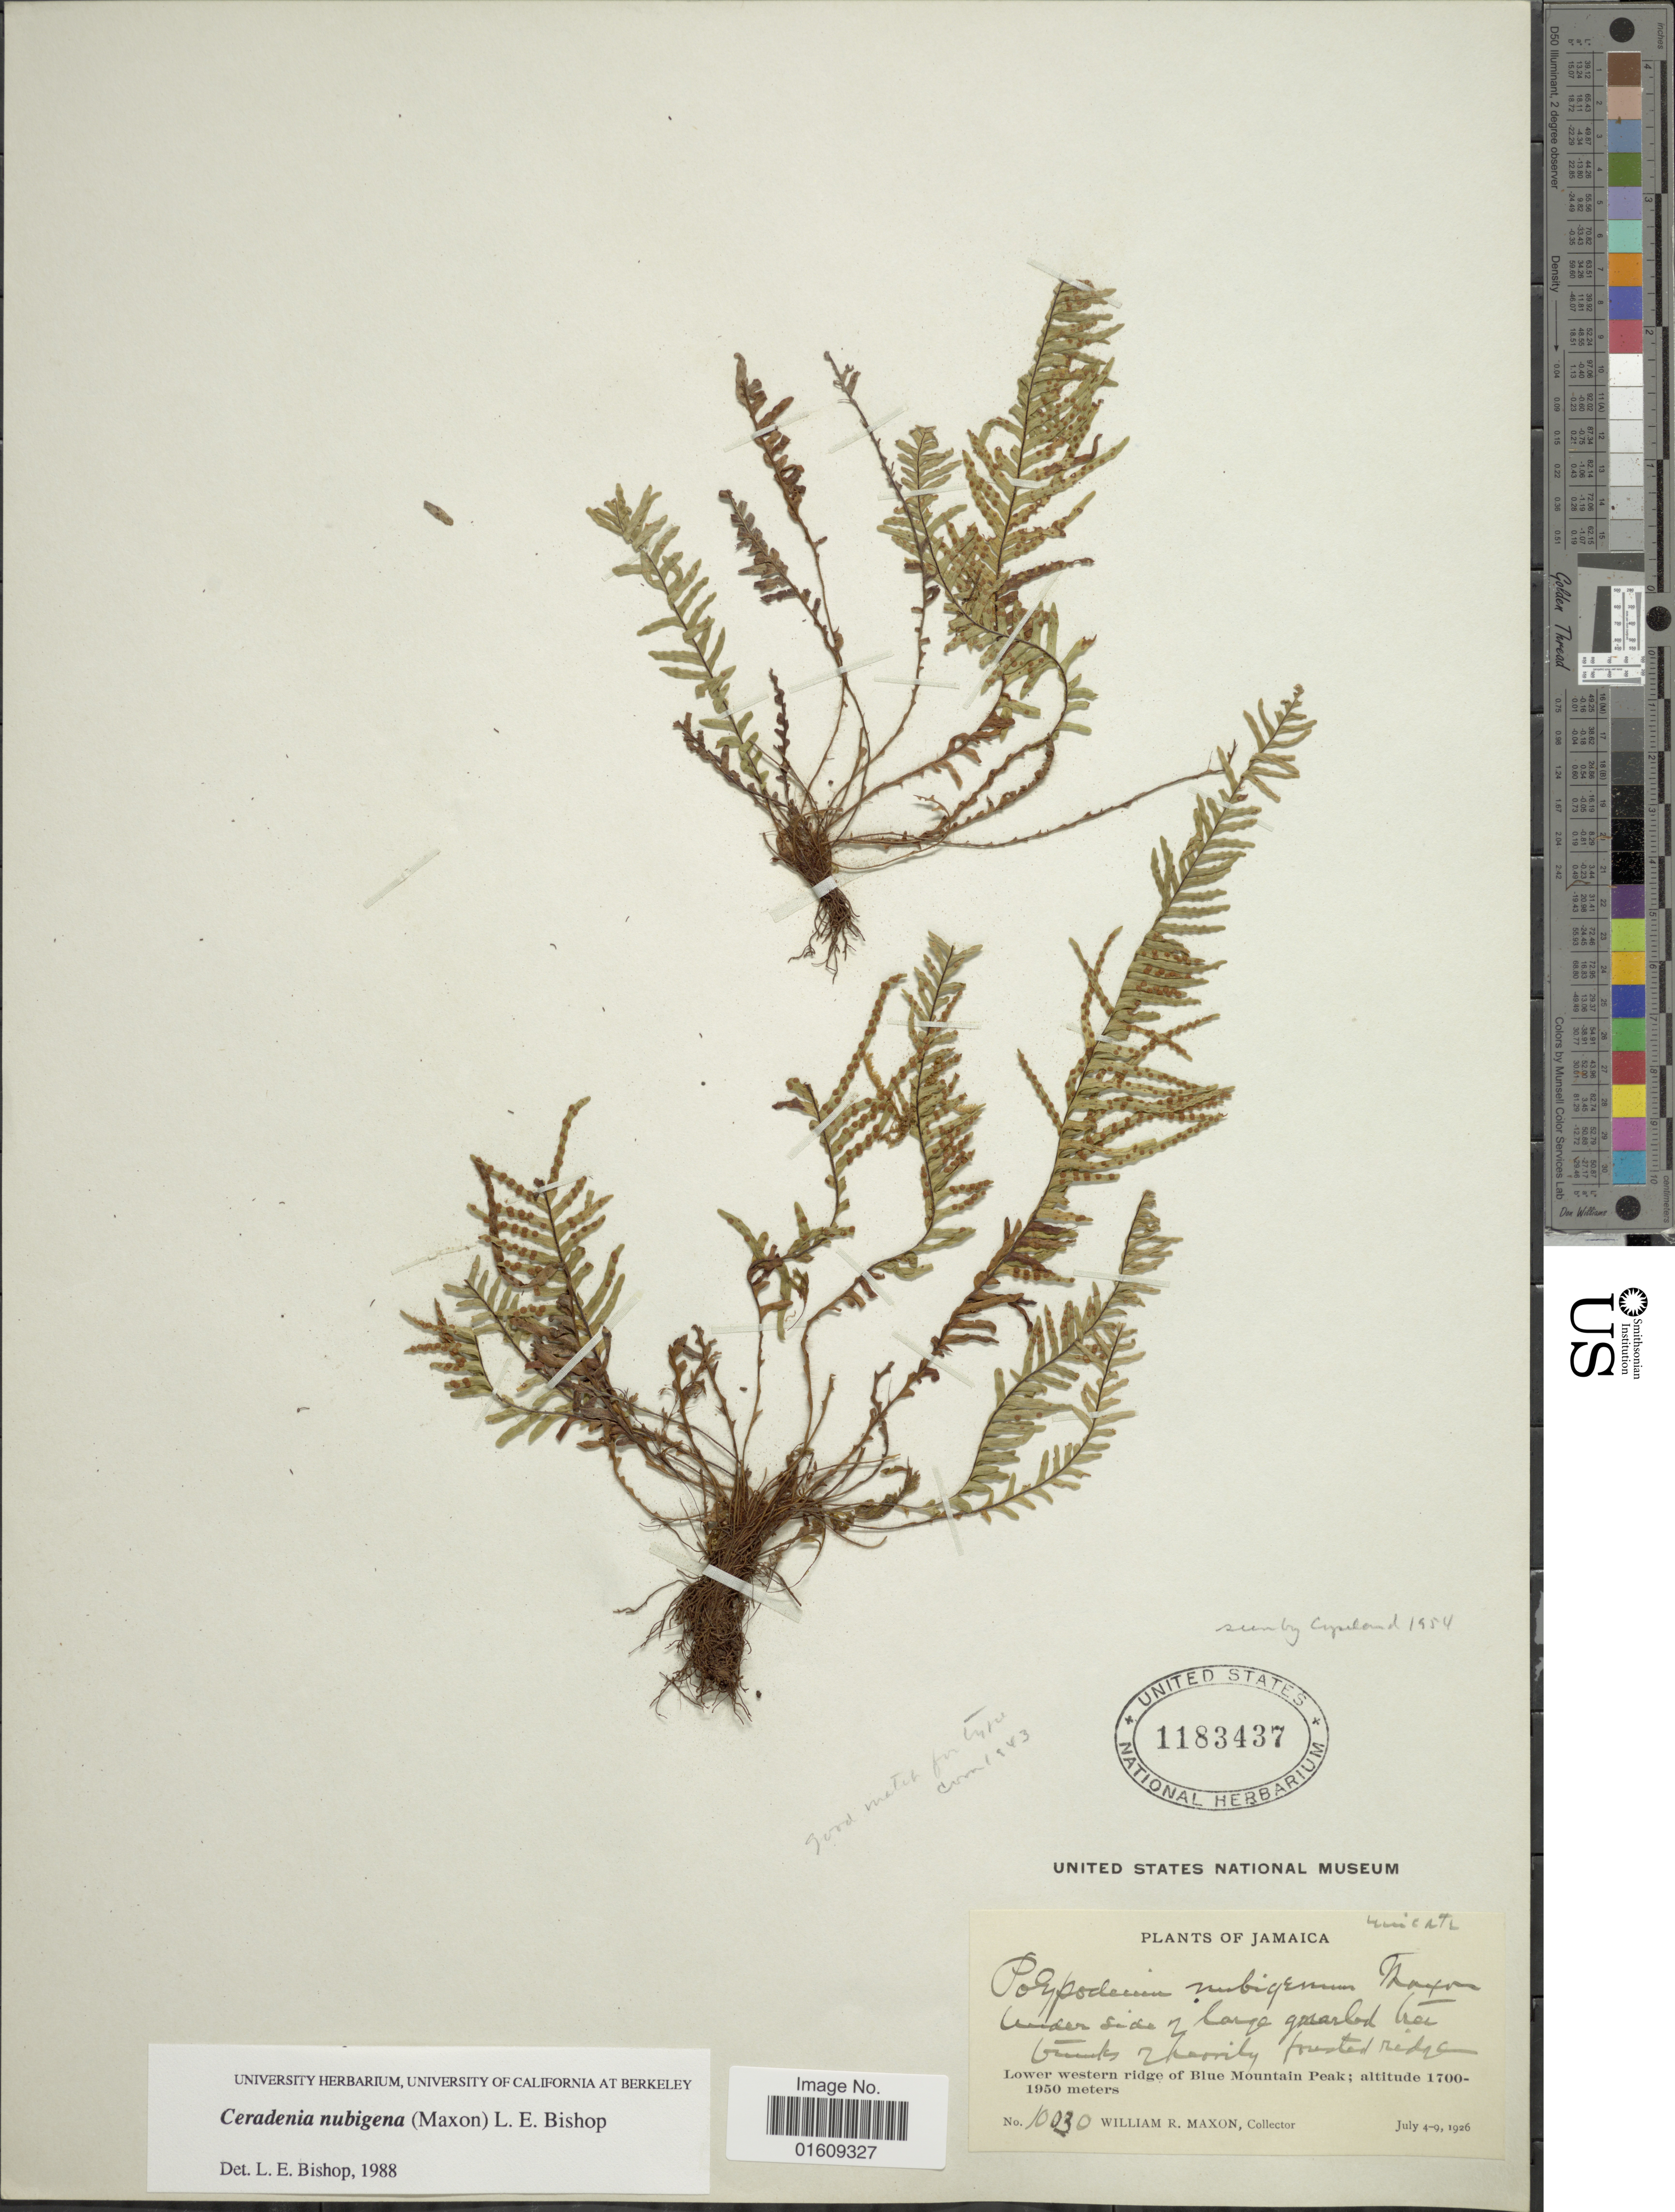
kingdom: Plantae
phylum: Tracheophyta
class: Polypodiopsida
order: Polypodiales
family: Polypodiaceae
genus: Ceradenia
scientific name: Ceradenia nubigena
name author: (Maxon) L.E. Bishop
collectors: W. R. Maxon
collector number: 10030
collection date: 1926-07-04/1926-07-09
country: Jamaica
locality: Jamaica, lower western ridge of Blue Mountain Peak.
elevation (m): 1700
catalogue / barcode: US 1183437